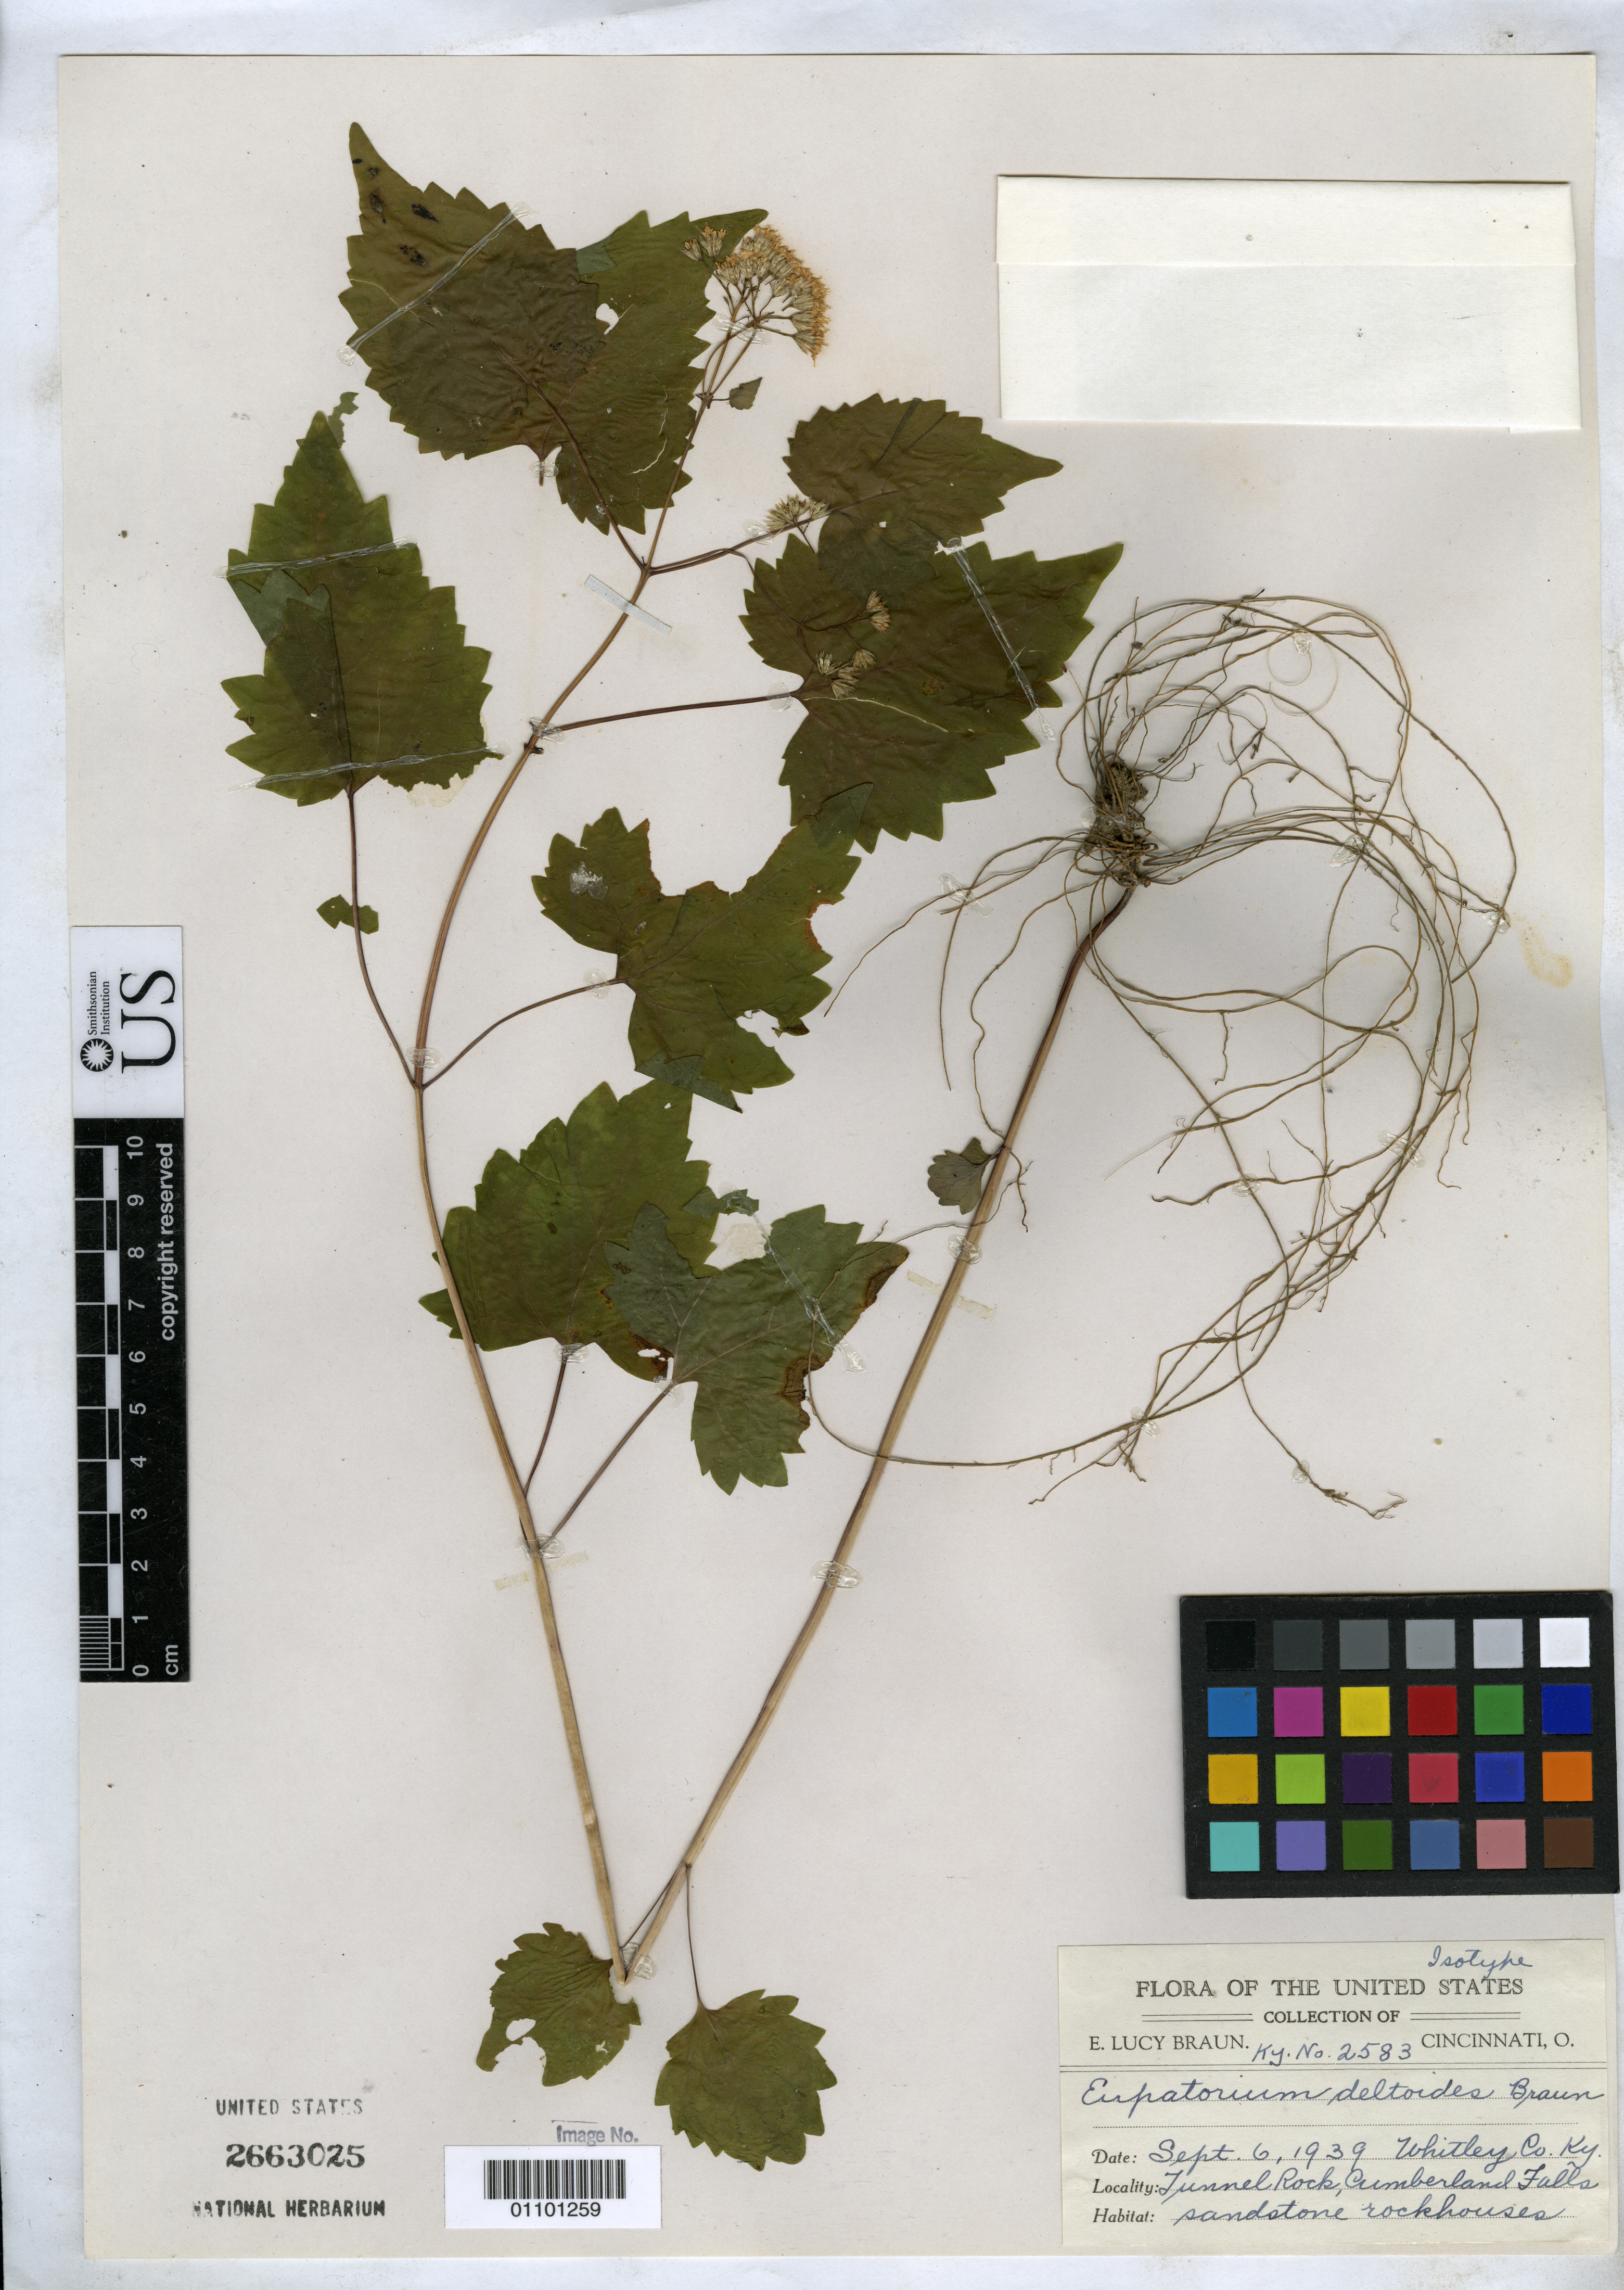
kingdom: Plantae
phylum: Tracheophyta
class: Magnoliopsida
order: Asterales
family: Asteraceae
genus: Eupatorium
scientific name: Eupatorium deltoides E.L. Braun, nom. illeg.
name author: E.L. Braun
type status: Isotype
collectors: E. L. Braun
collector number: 2583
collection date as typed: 06 Sep 1939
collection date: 1939-09-06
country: United States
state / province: Kentucky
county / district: Whitley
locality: Tunnel Rock, Cumberland Falls.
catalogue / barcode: US 2663025